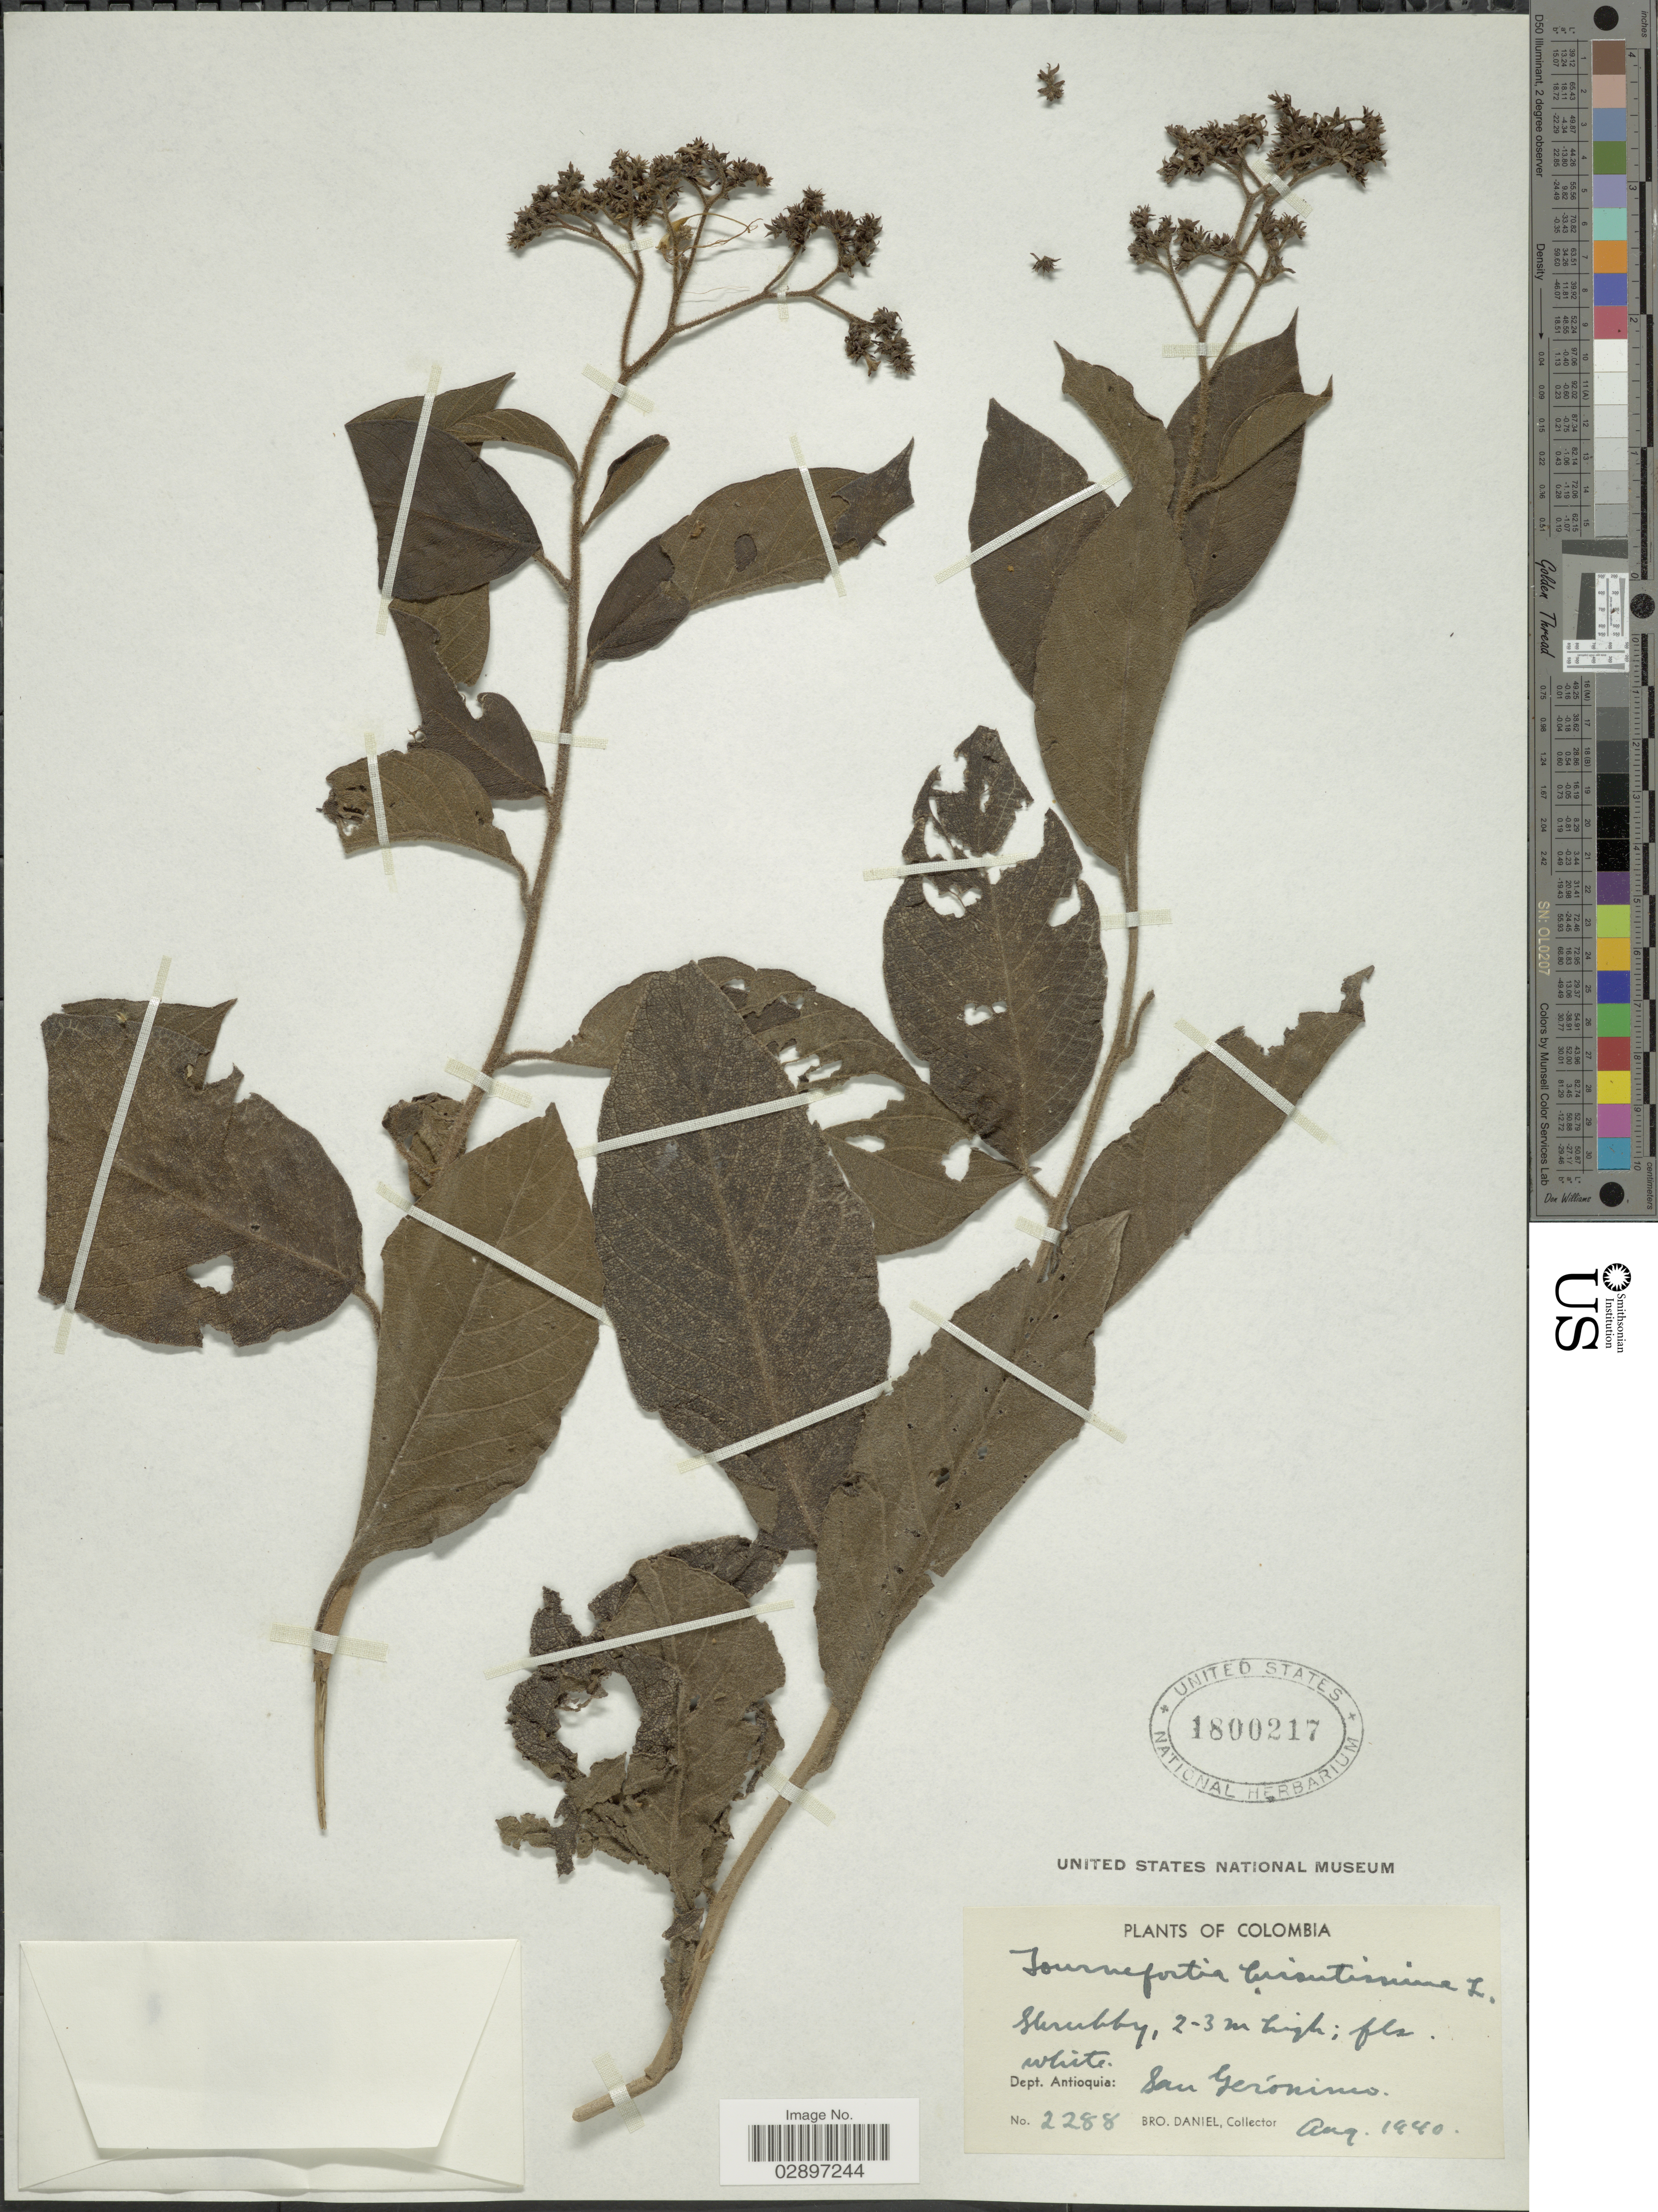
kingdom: Plantae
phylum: Tracheophyta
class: Magnoliopsida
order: Boraginales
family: Heliotropiaceae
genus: Tournefortia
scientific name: Tournefortia hirsutissima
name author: L.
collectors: Bro. Daniel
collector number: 2288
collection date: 1940-08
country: Colombia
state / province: Antioquia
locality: Dept. Antioquia: San Jerónimo.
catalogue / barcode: US 1800217